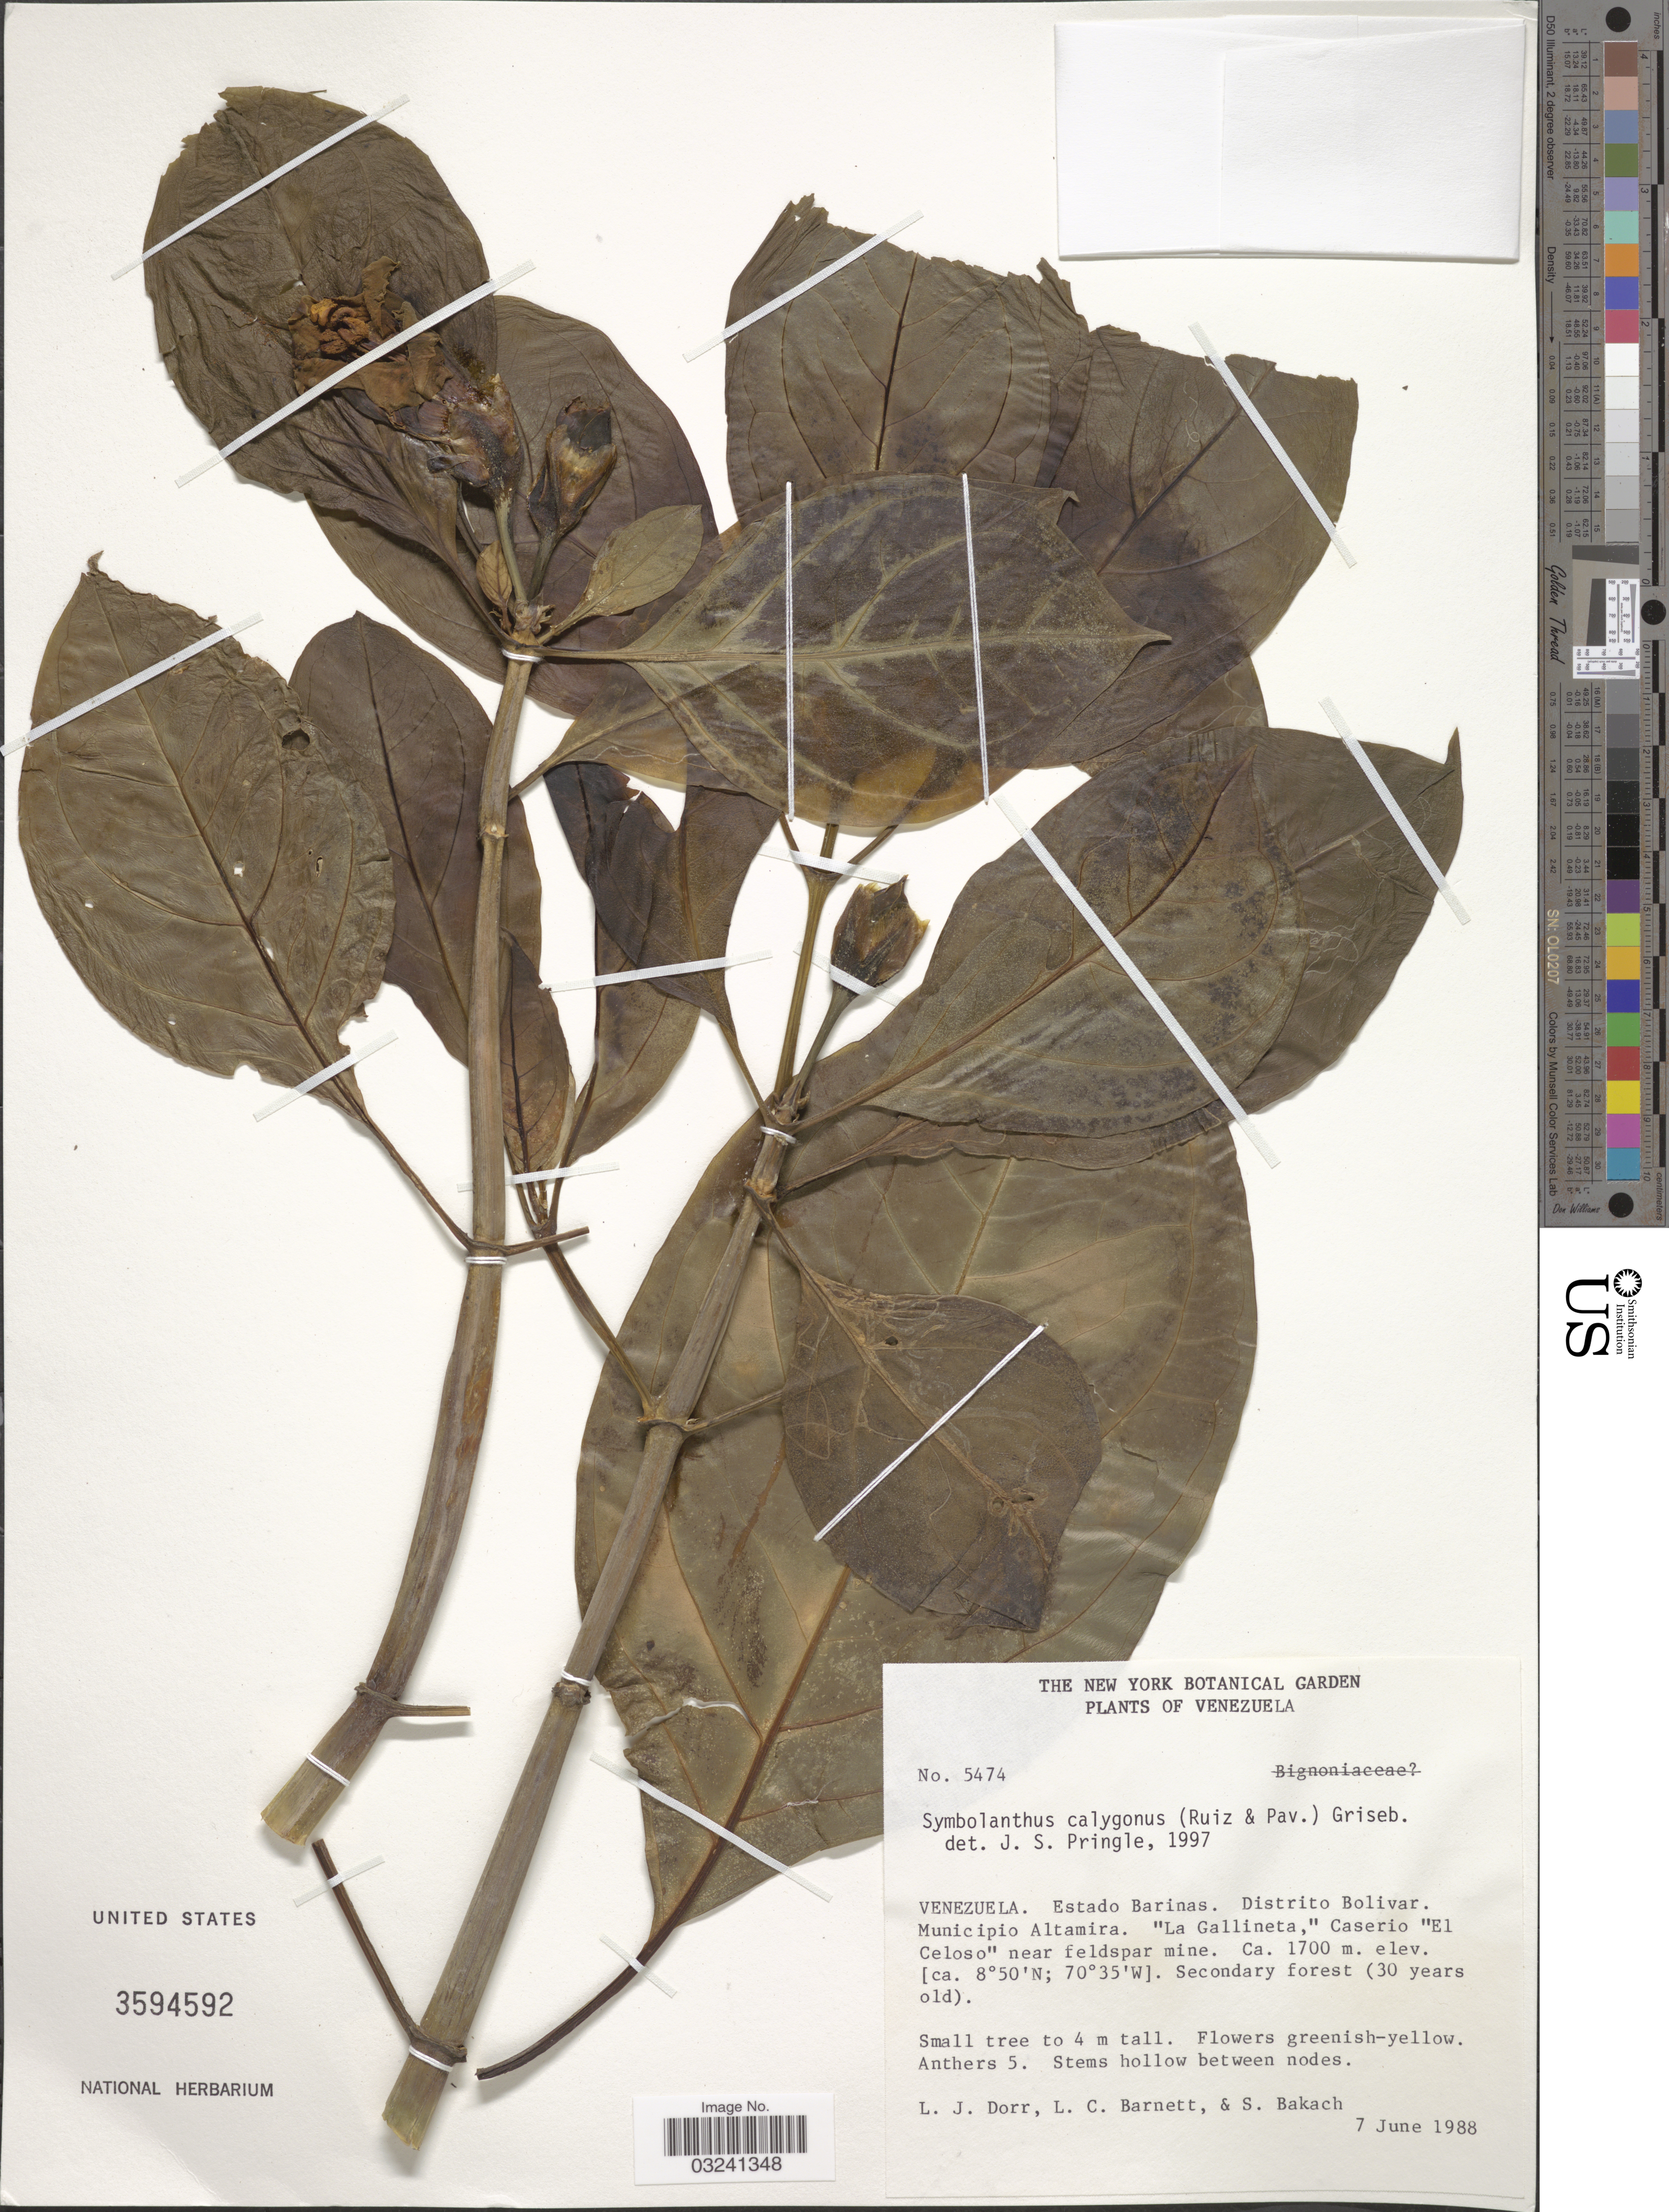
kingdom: Plantae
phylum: Tracheophyta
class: Magnoliopsida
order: Gentianales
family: Gentianaceae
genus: Symbolanthus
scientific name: Symbolanthus calygonus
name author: (Ruiz & Pav.) Griseb. ex Gilg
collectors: L. J. Dorr, L. C. Barnett & S. Bakach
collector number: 5474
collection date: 1988-06-07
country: Venezuela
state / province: Barinas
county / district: Bolívar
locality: "La Gallineta," Caserio "El Celoso" near feldspar mine.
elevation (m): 1700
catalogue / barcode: US 3594592